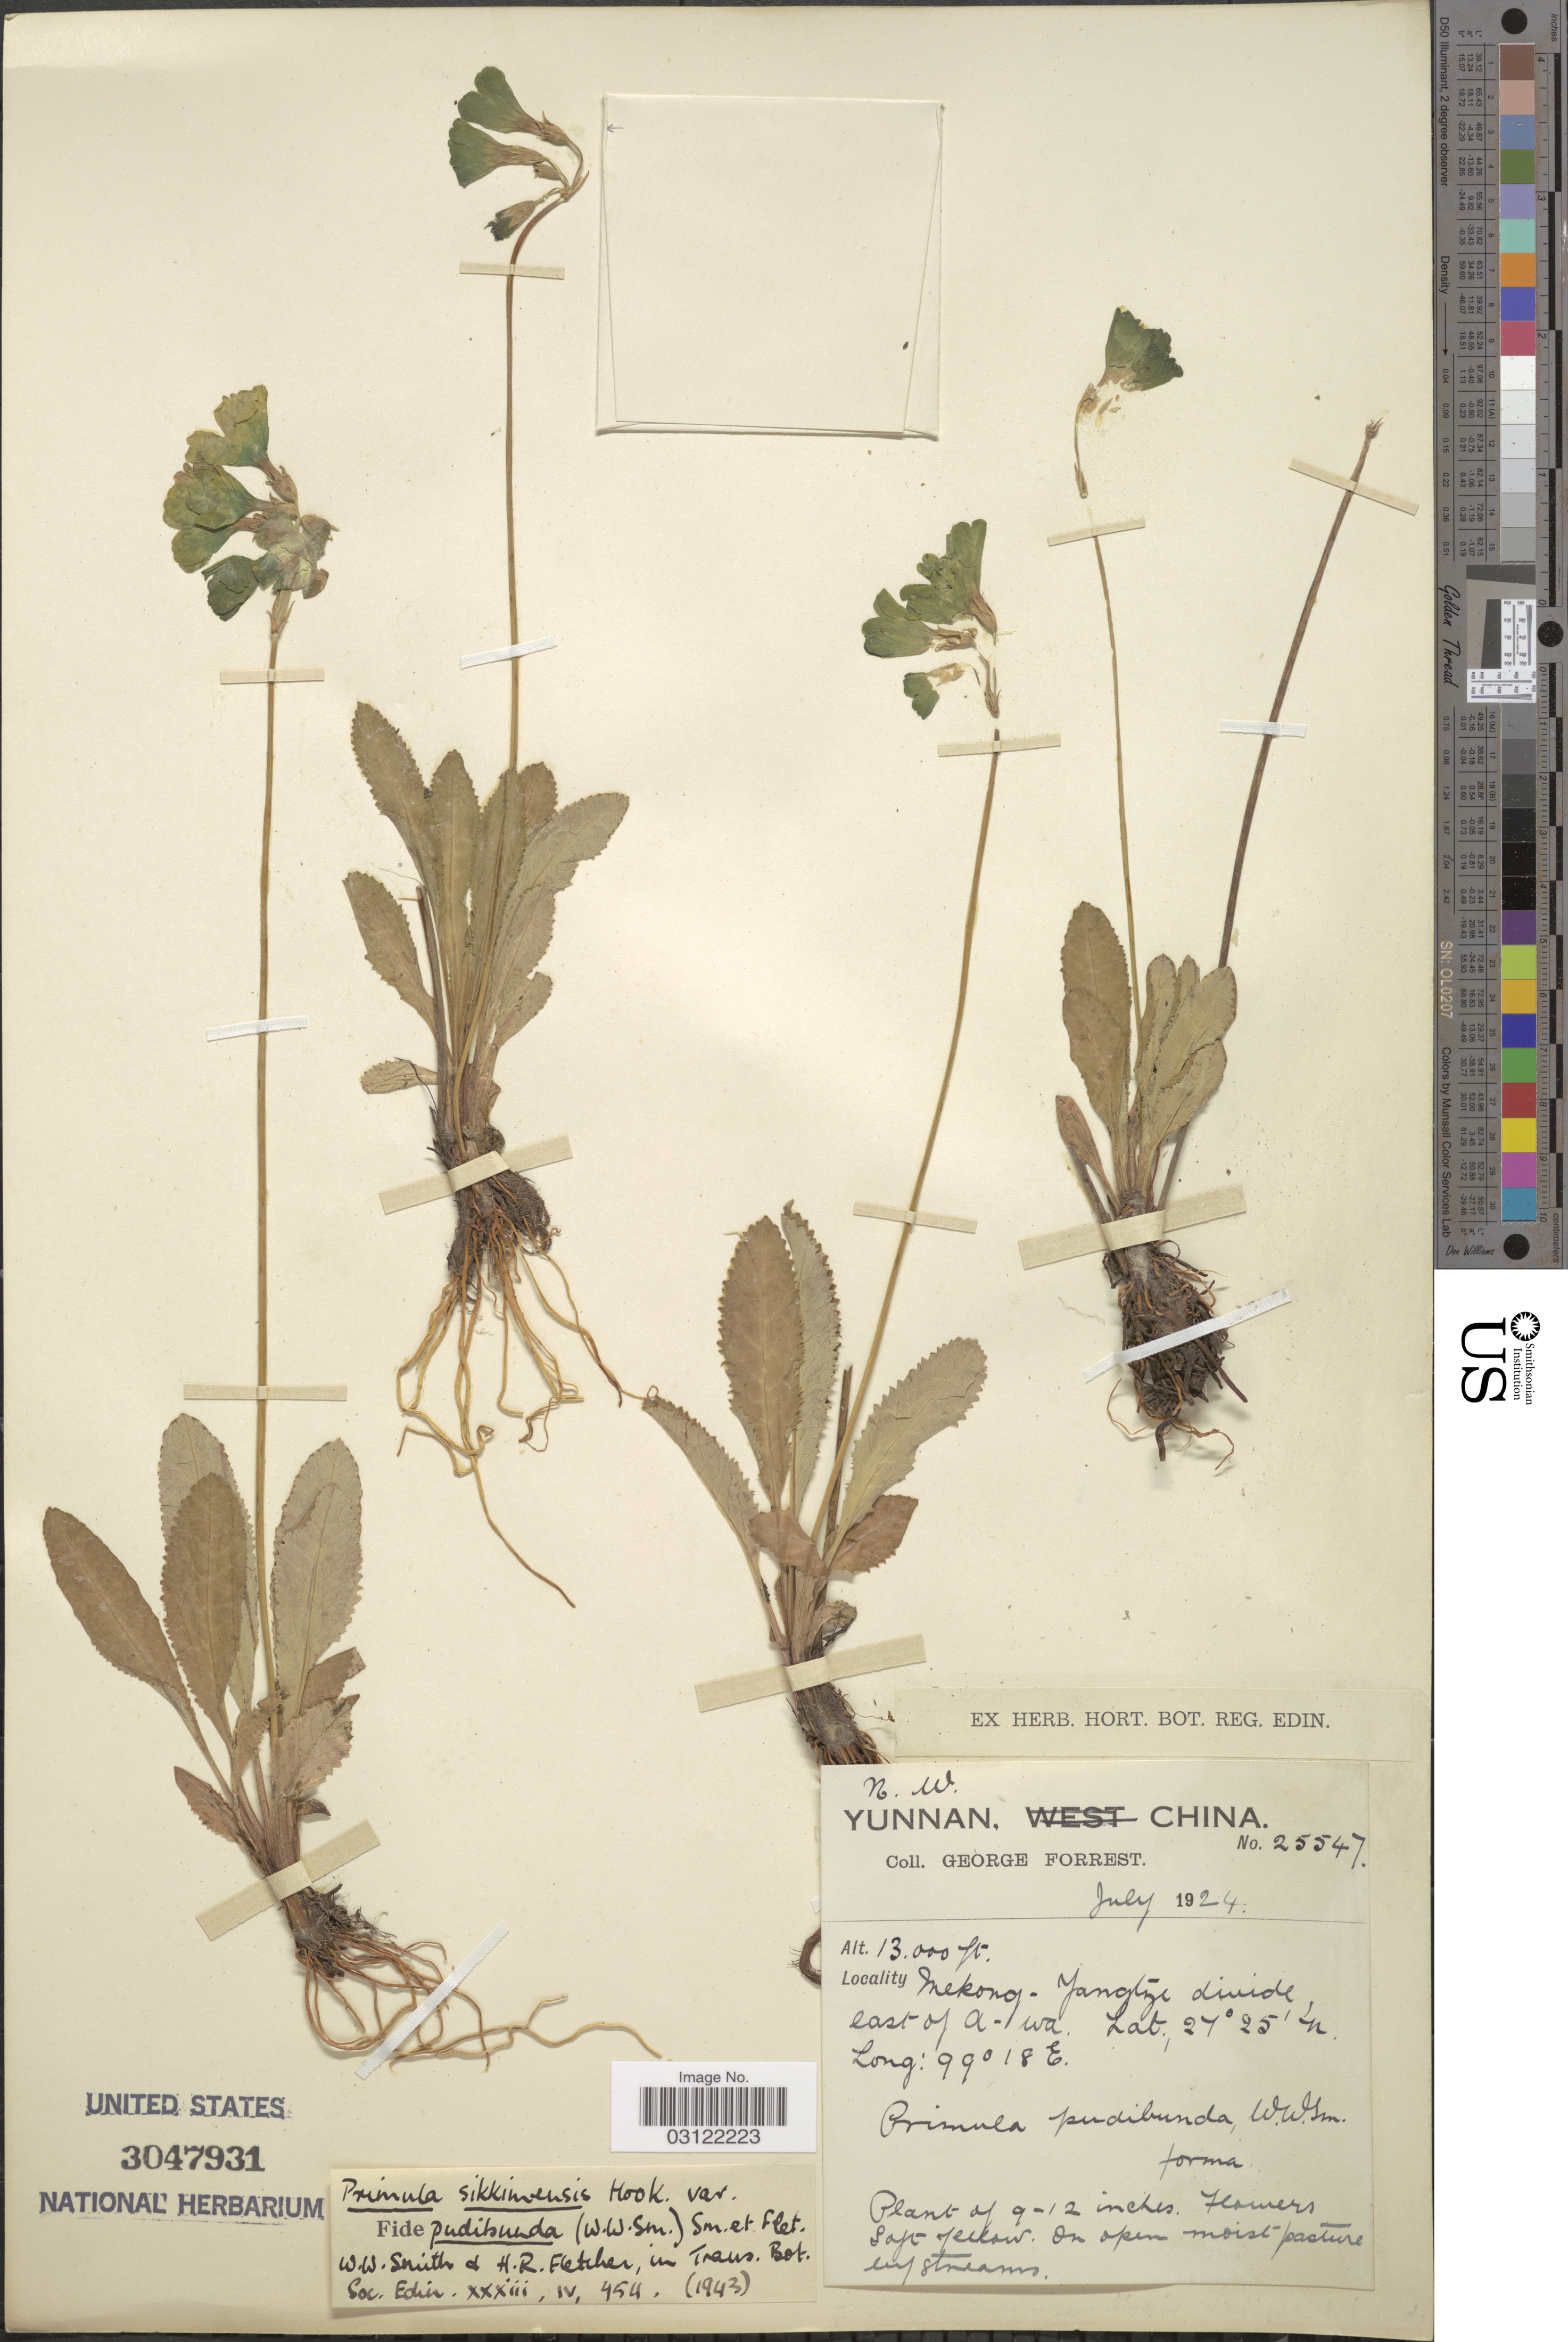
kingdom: Plantae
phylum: Tracheophyta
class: Magnoliopsida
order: Ericales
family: Primulaceae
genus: Primula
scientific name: Primula sikkimensis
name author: Hook.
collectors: G. Forrest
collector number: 25547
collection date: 1924-07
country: China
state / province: Yunnan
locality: N. W. Yunnan. Mekong-Yangtze divide, east of A- wa.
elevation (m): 3962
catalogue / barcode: US 3047931